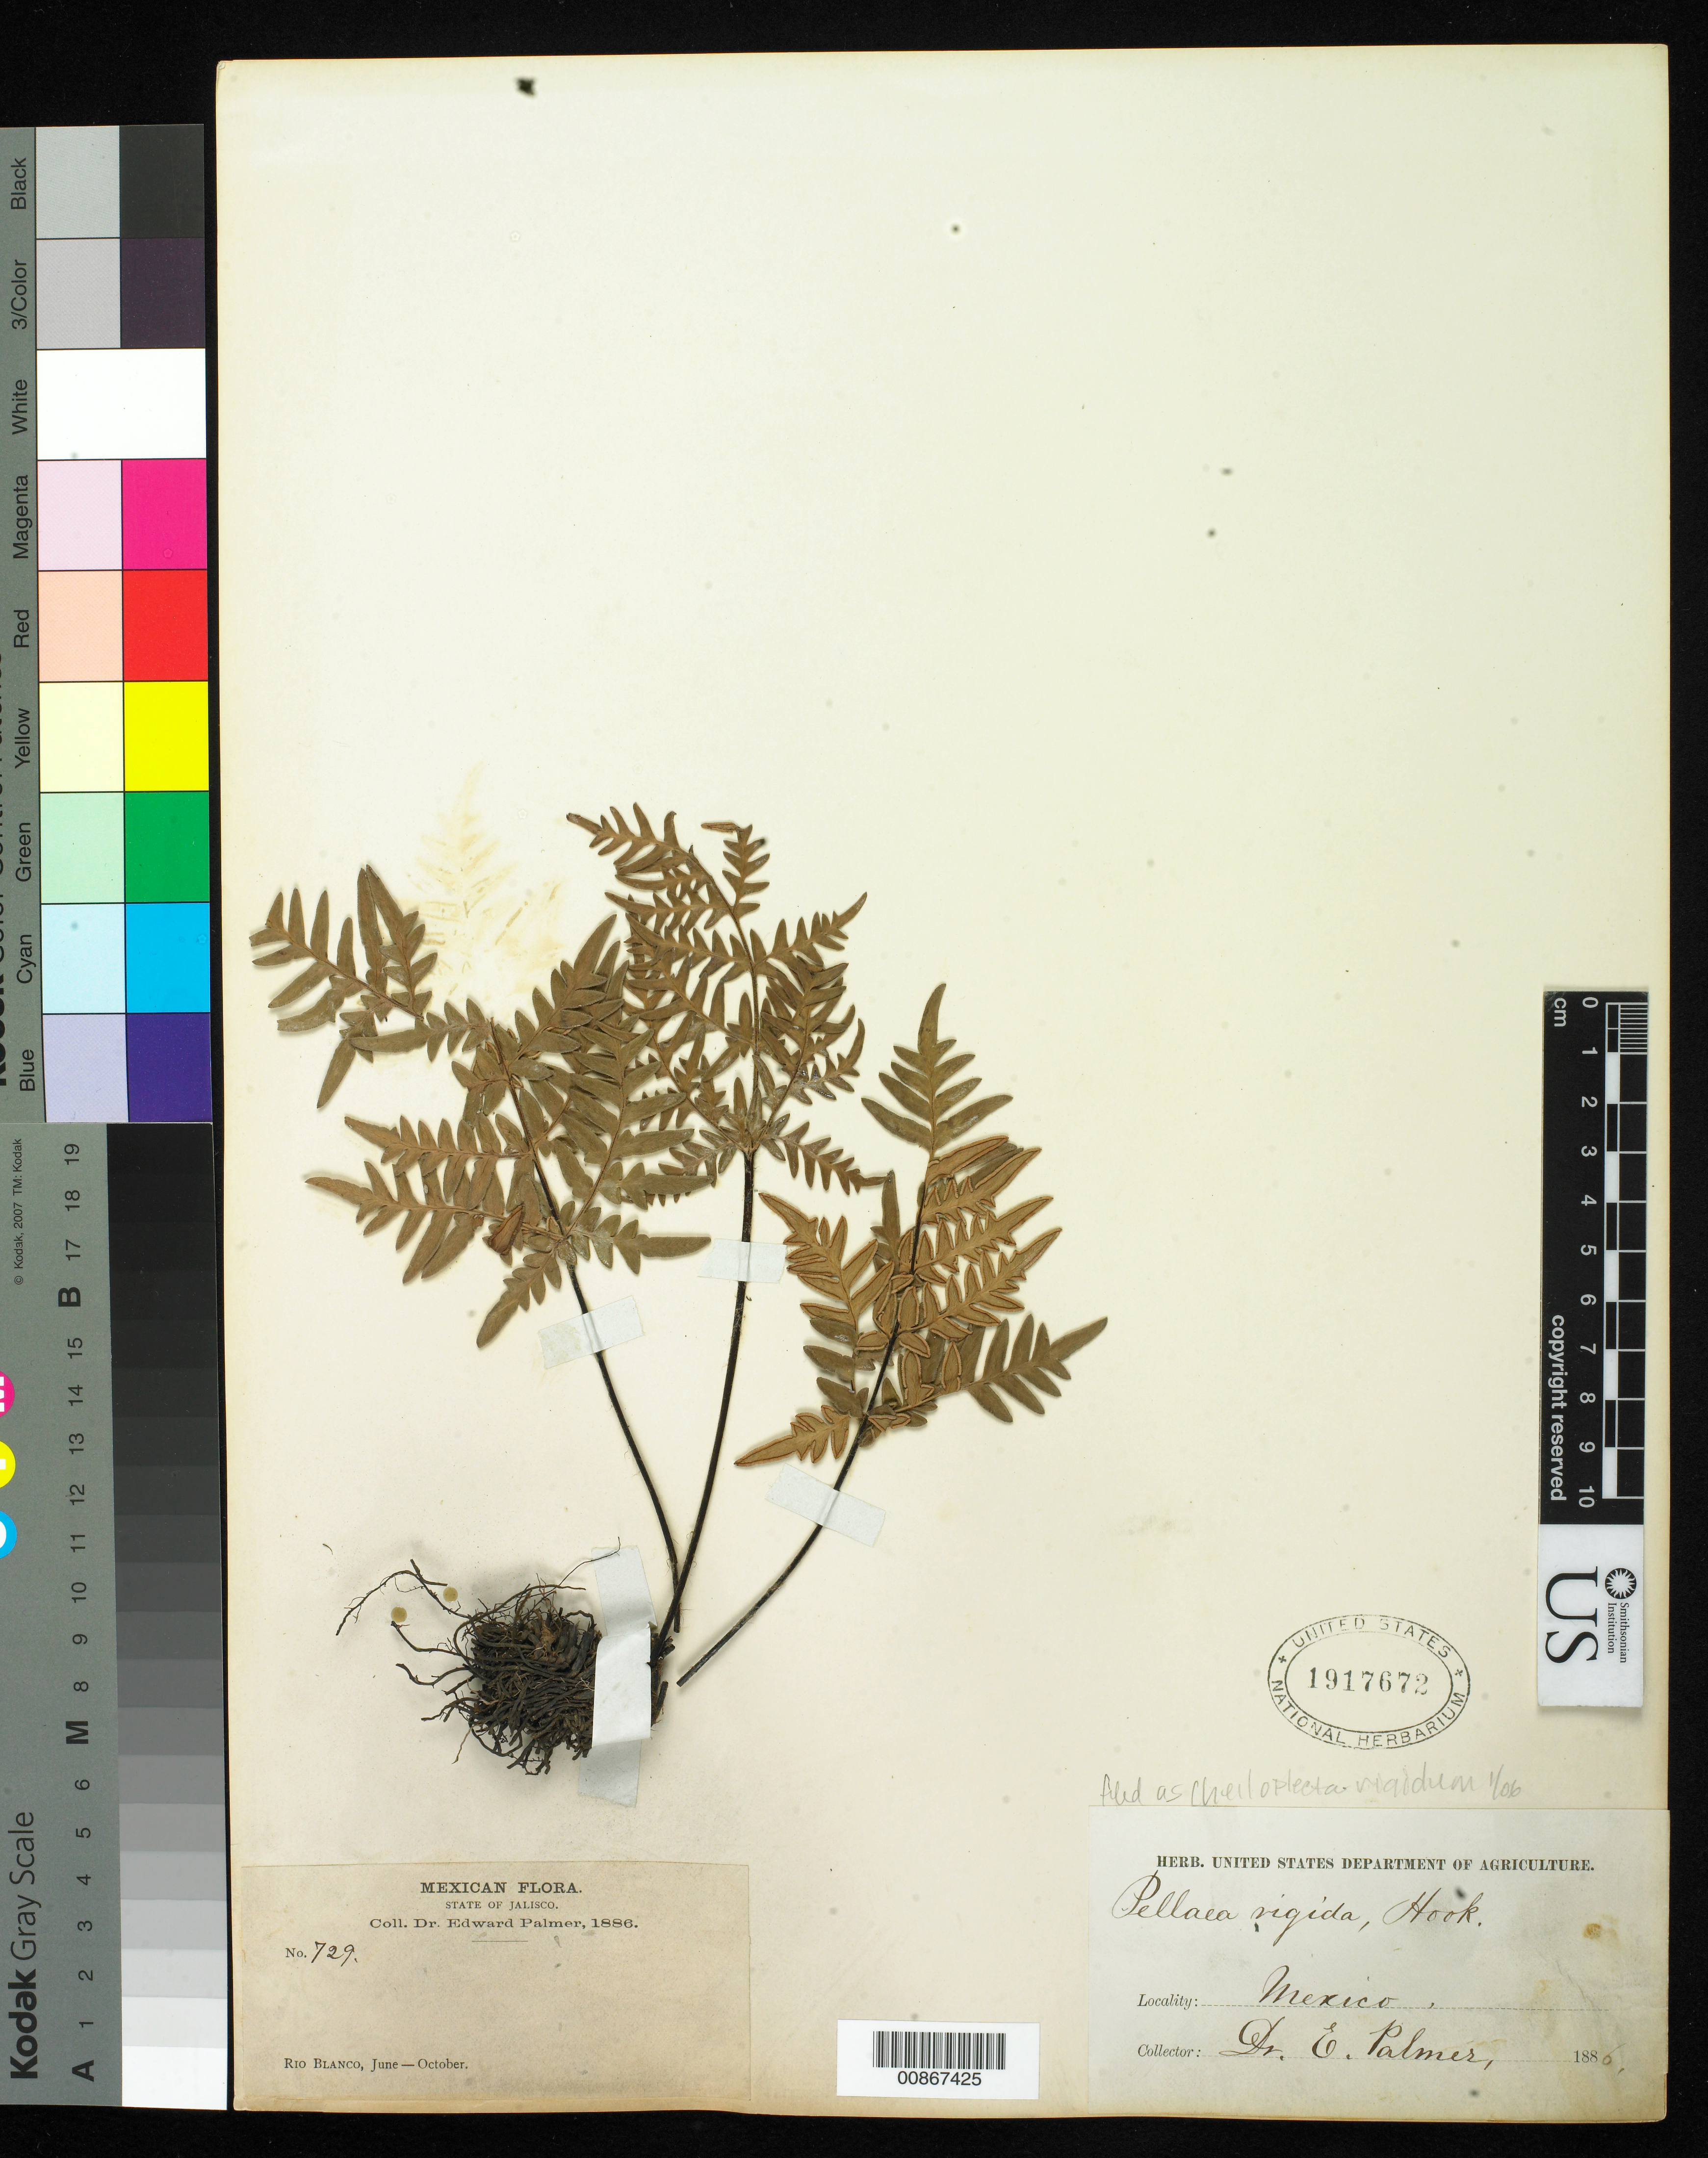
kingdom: Plantae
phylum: Tracheophyta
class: Polypodiopsida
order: Polypodiales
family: Pteridaceae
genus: Cheiloplecton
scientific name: Cheiloplecton rigidum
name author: (Sw.) Fée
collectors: E. Palmer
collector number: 729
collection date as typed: Jun 1886 to -- Oct 1886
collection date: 1886-06/1886-10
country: Mexico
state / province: Jalisco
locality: Río Blanco, Jalisco.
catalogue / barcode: US 1917672